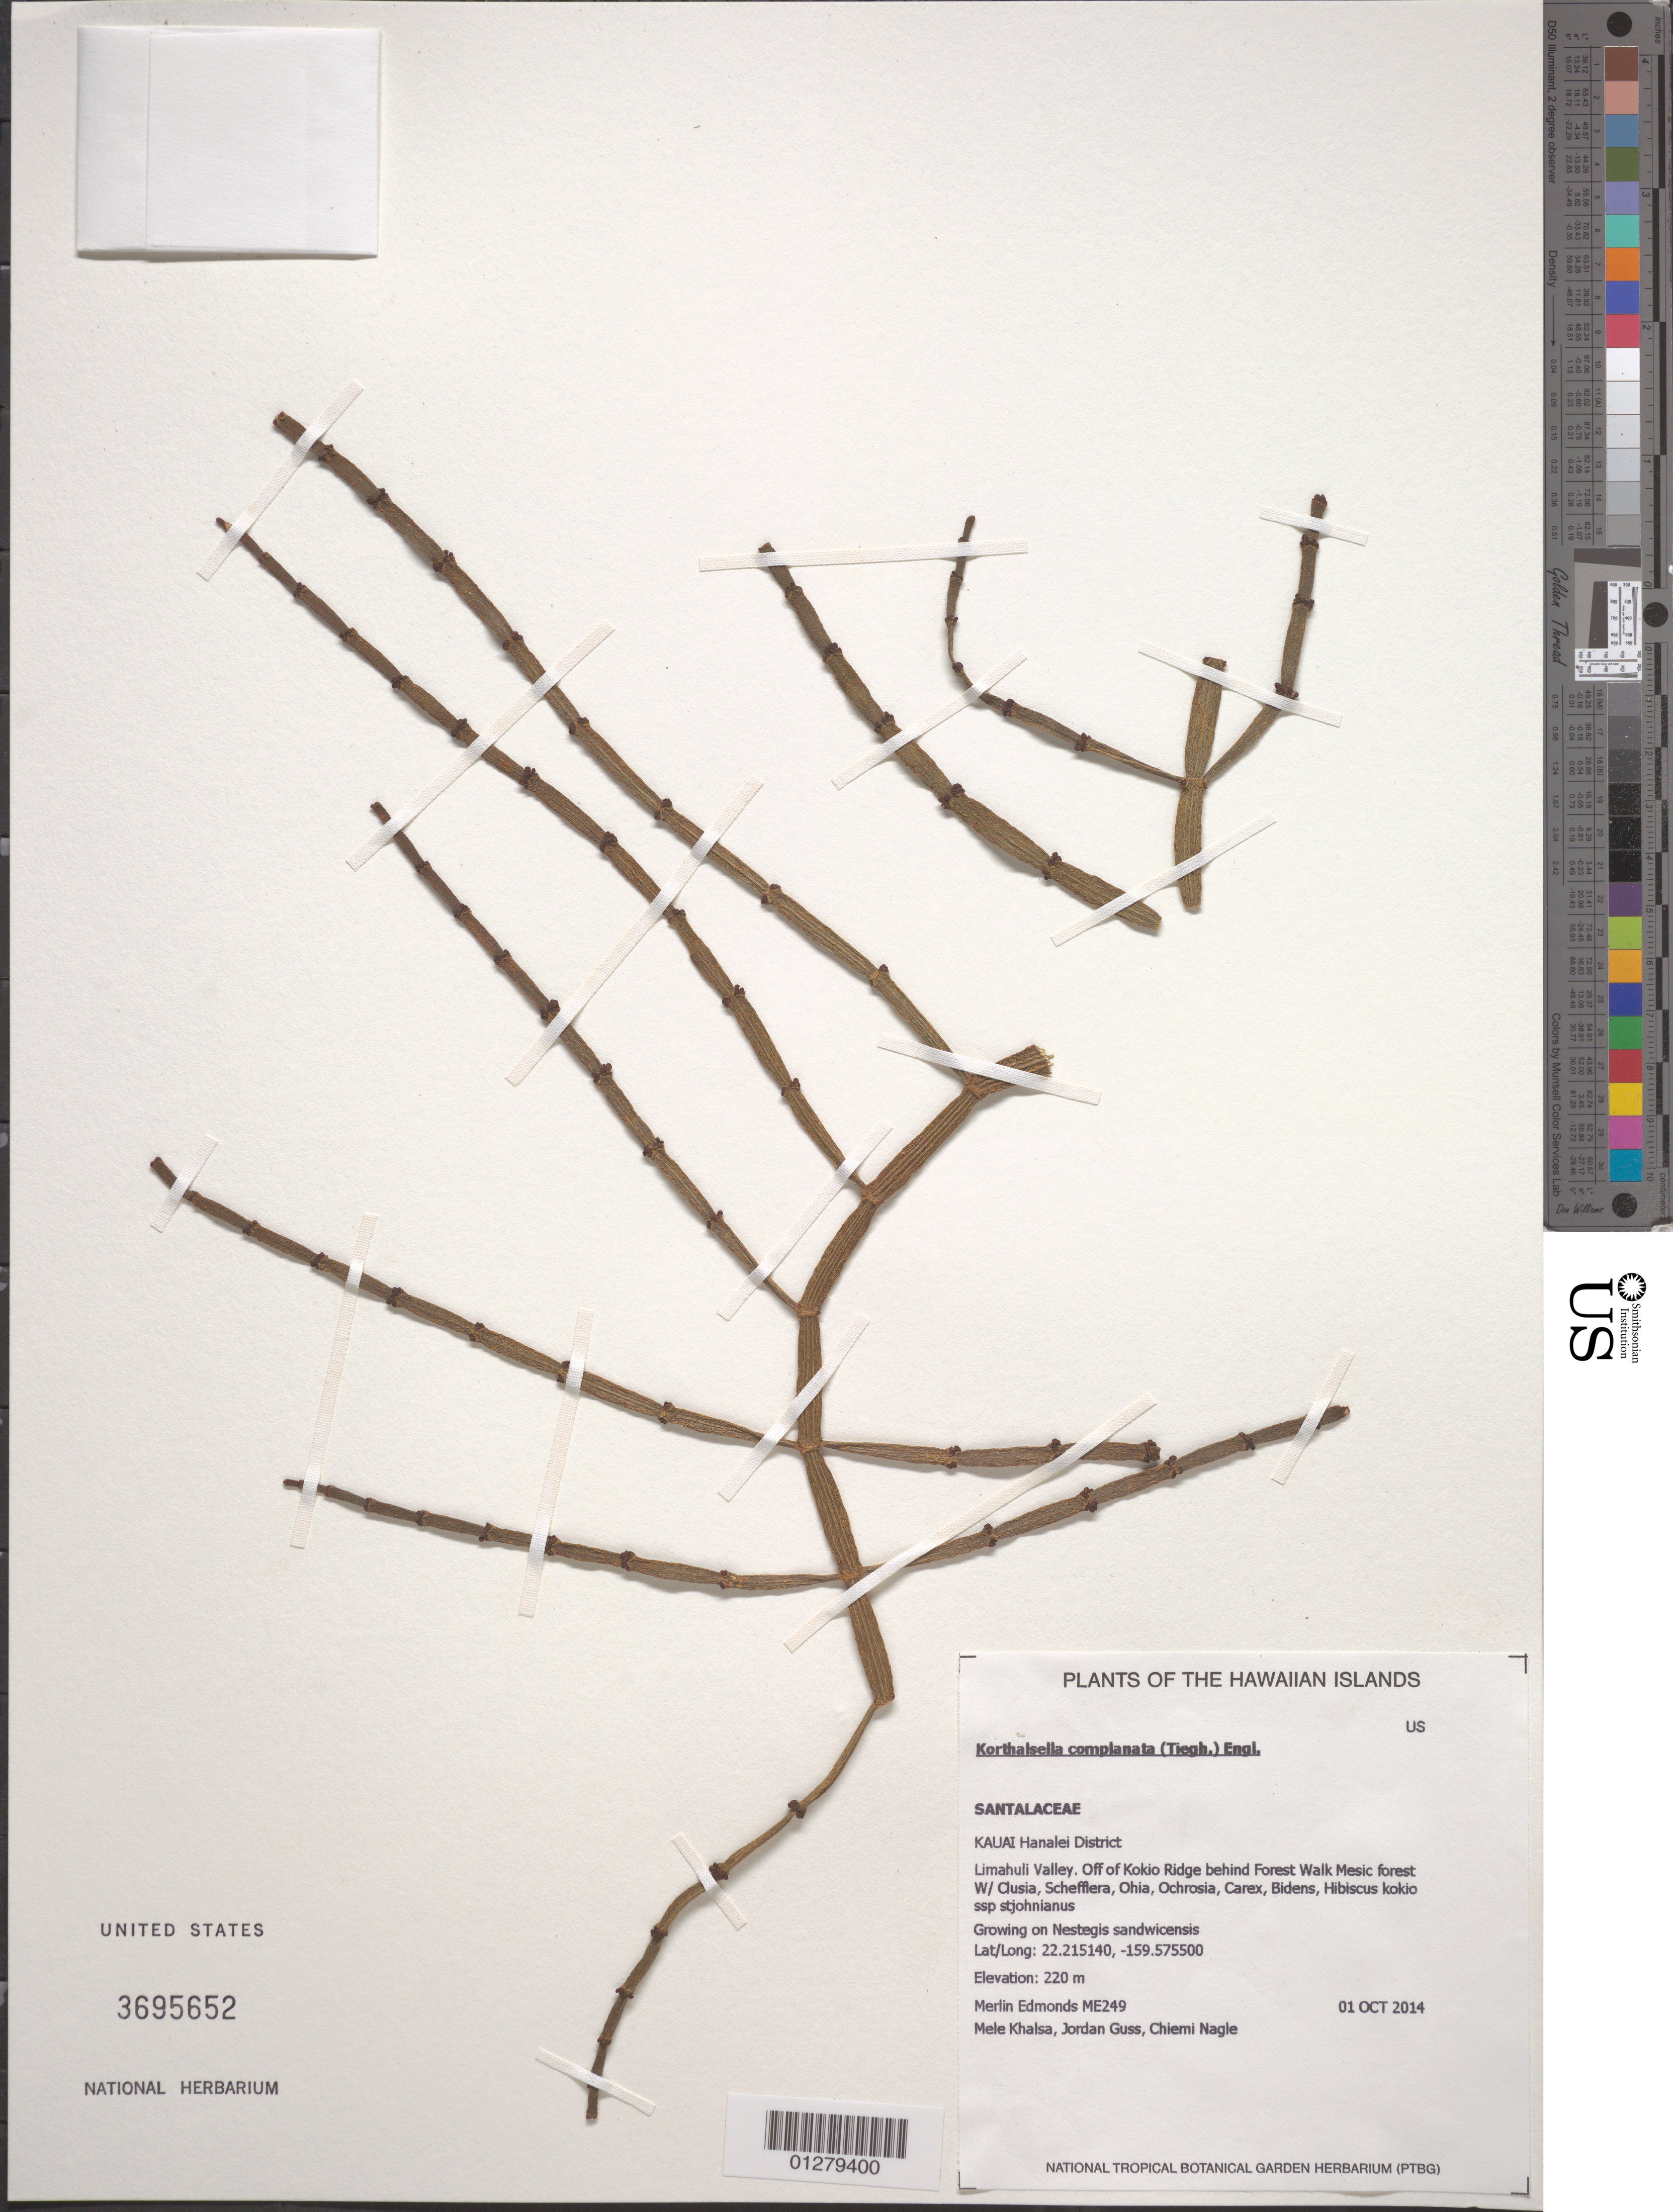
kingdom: Plantae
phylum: Tracheophyta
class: Magnoliopsida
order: Santalales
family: Viscaceae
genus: Korthalsella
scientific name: Korthalsella complanata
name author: (Tiegh.) Engl.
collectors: M. Edmonds, M. Khalsa, J. Guss & C. Nagle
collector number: ME 249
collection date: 2014-10-01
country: United States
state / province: Hawaii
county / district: Kauai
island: Kaua'i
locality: Hanalei District, Limahuli Valley, off of Kokio ridge behind Forest Walk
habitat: Mesic forest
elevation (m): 220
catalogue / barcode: US 3695652